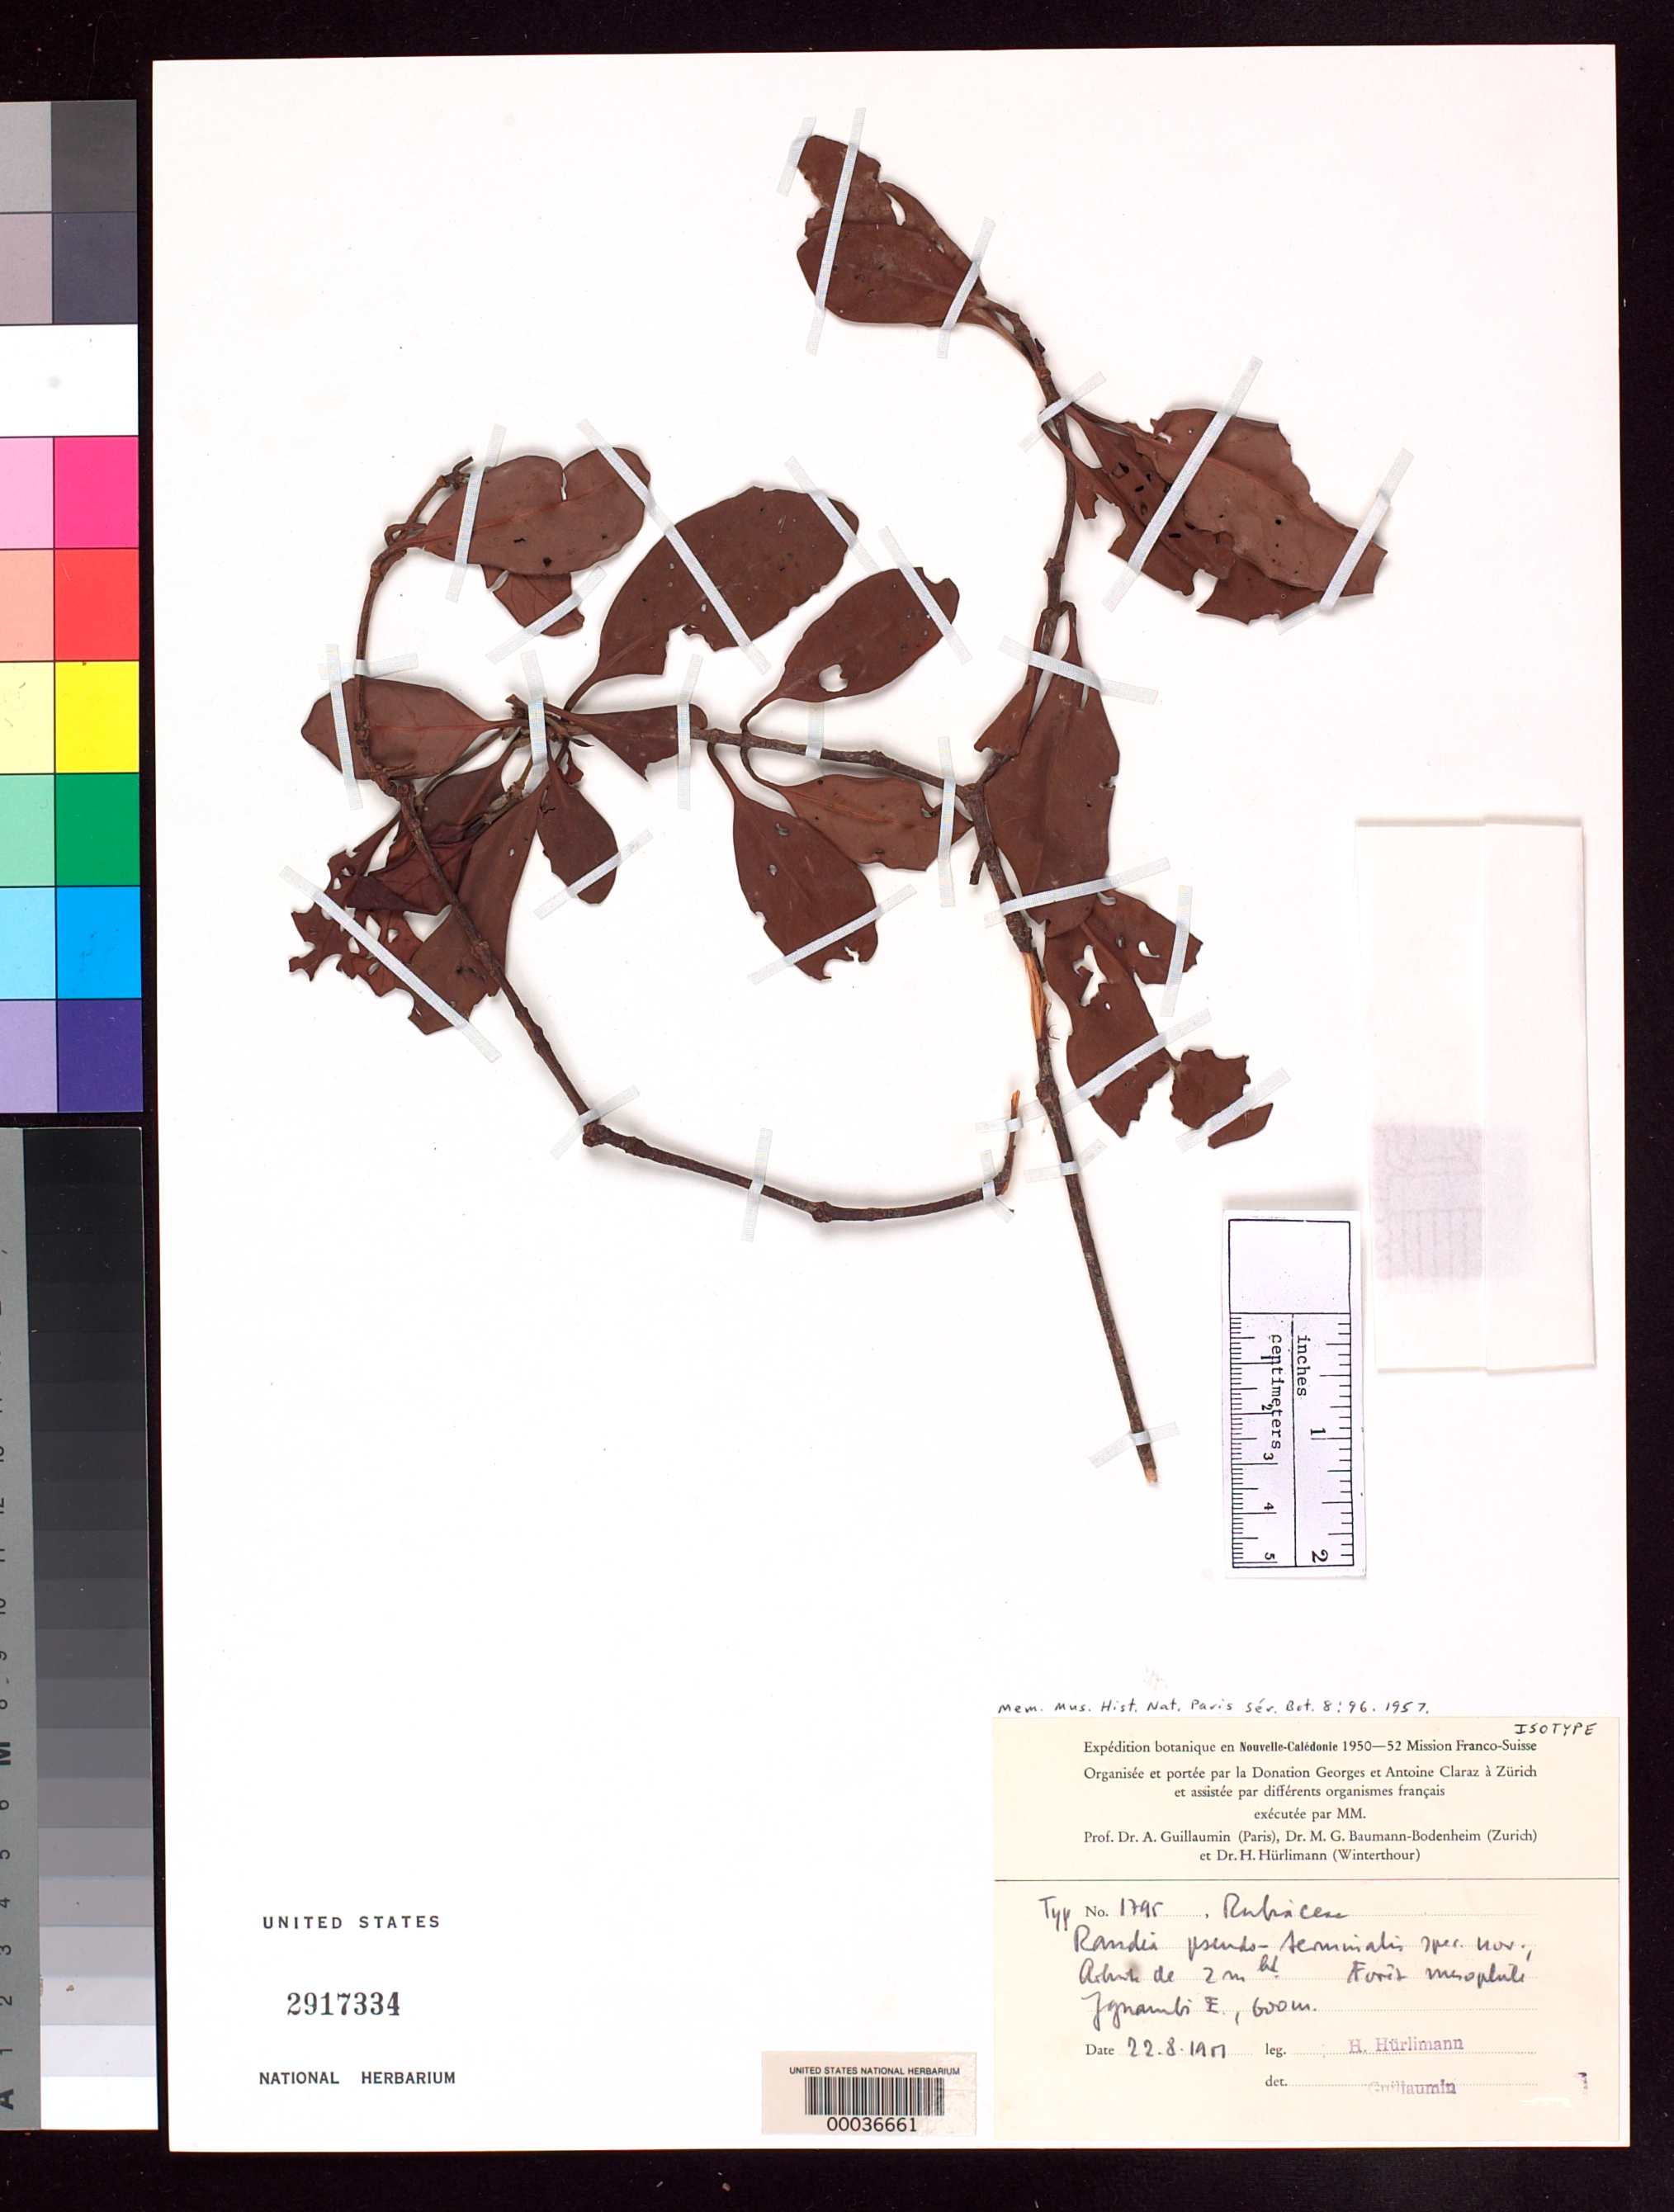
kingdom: Plantae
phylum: Tracheophyta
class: Magnoliopsida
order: Gentianales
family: Rubiaceae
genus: Randia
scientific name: Randia pseudoterminalis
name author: Guillaumin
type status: Isotype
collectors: H. Huerlimann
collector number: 1795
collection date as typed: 22 Aug 19--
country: New Caledonia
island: New Caledonia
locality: Gomen.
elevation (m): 600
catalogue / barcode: US 2917334